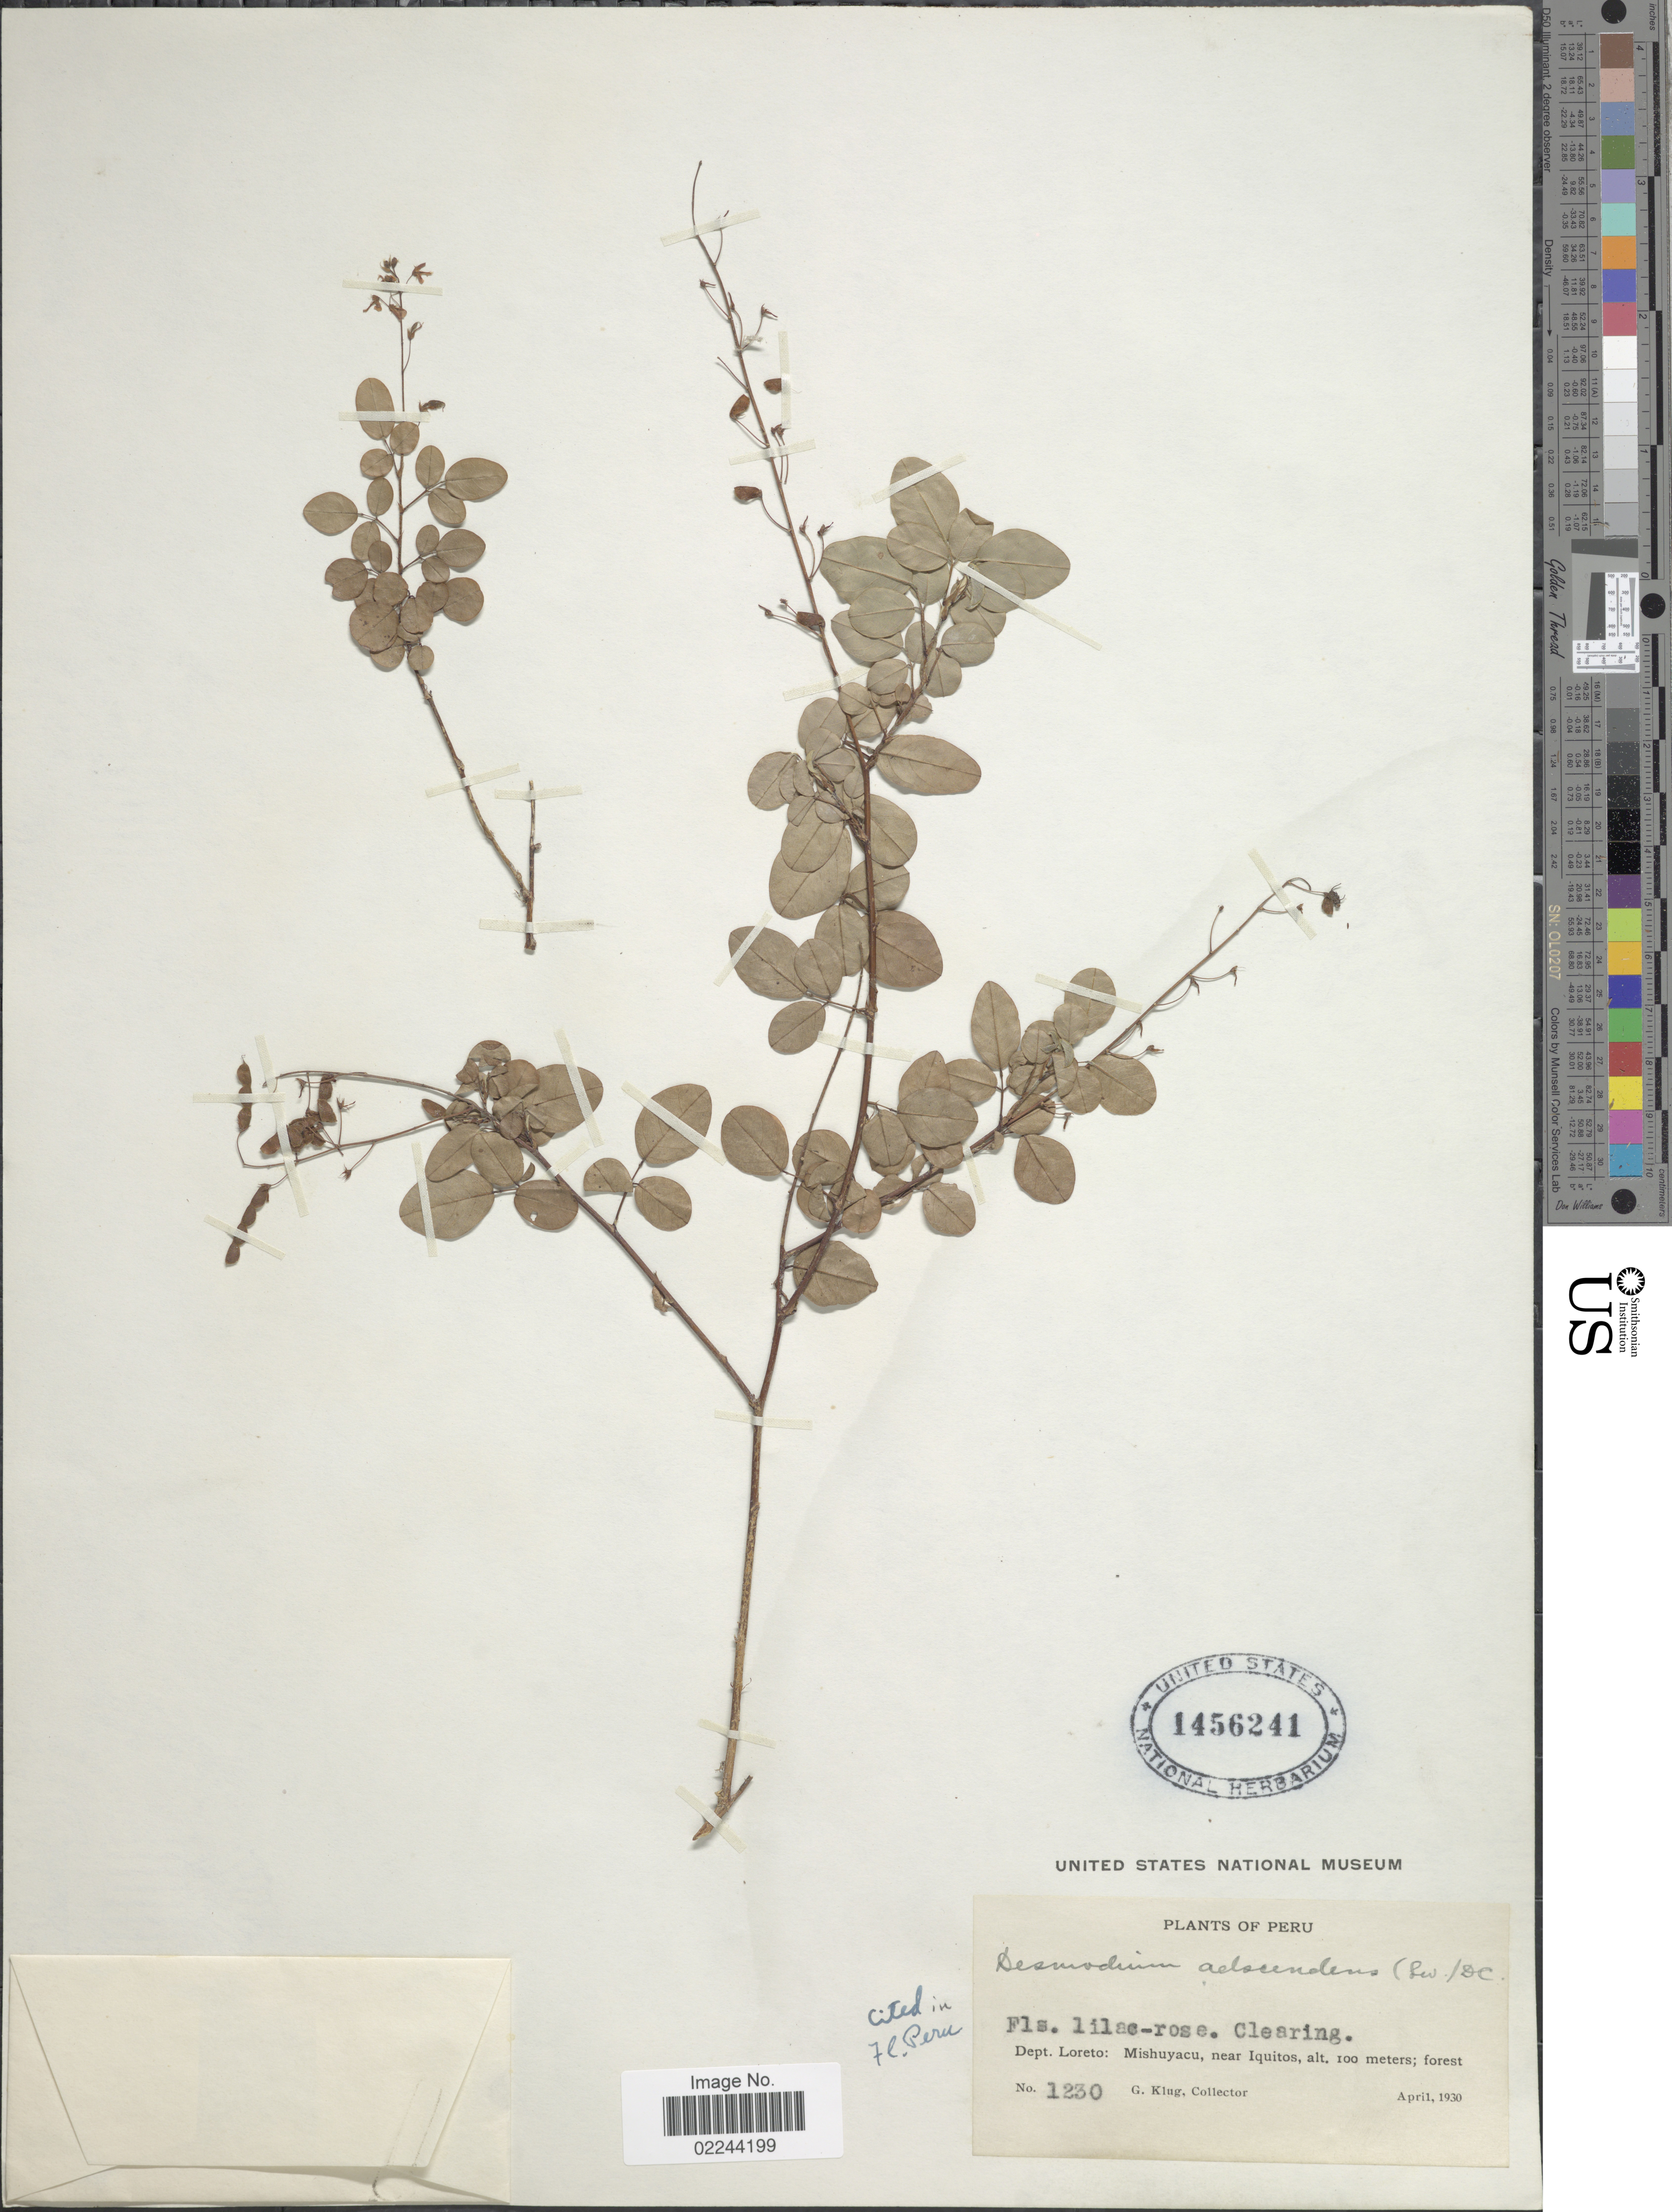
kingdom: Plantae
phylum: Tracheophyta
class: Magnoliopsida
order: Fabales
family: Fabaceae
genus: Grona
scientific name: Grona adscendens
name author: (Sw.) H. Ohashi & K. Ohashi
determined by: Strong, Mark T., (BOT), Smithsonian Institution - National Museum of Natural History (UNITED STATES)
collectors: G. Klug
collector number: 1230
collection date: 1930-04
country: Peru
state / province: Loreto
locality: Dept. Loreto: Mishuyacu, near Iquitos; forest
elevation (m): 100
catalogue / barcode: US 1456241